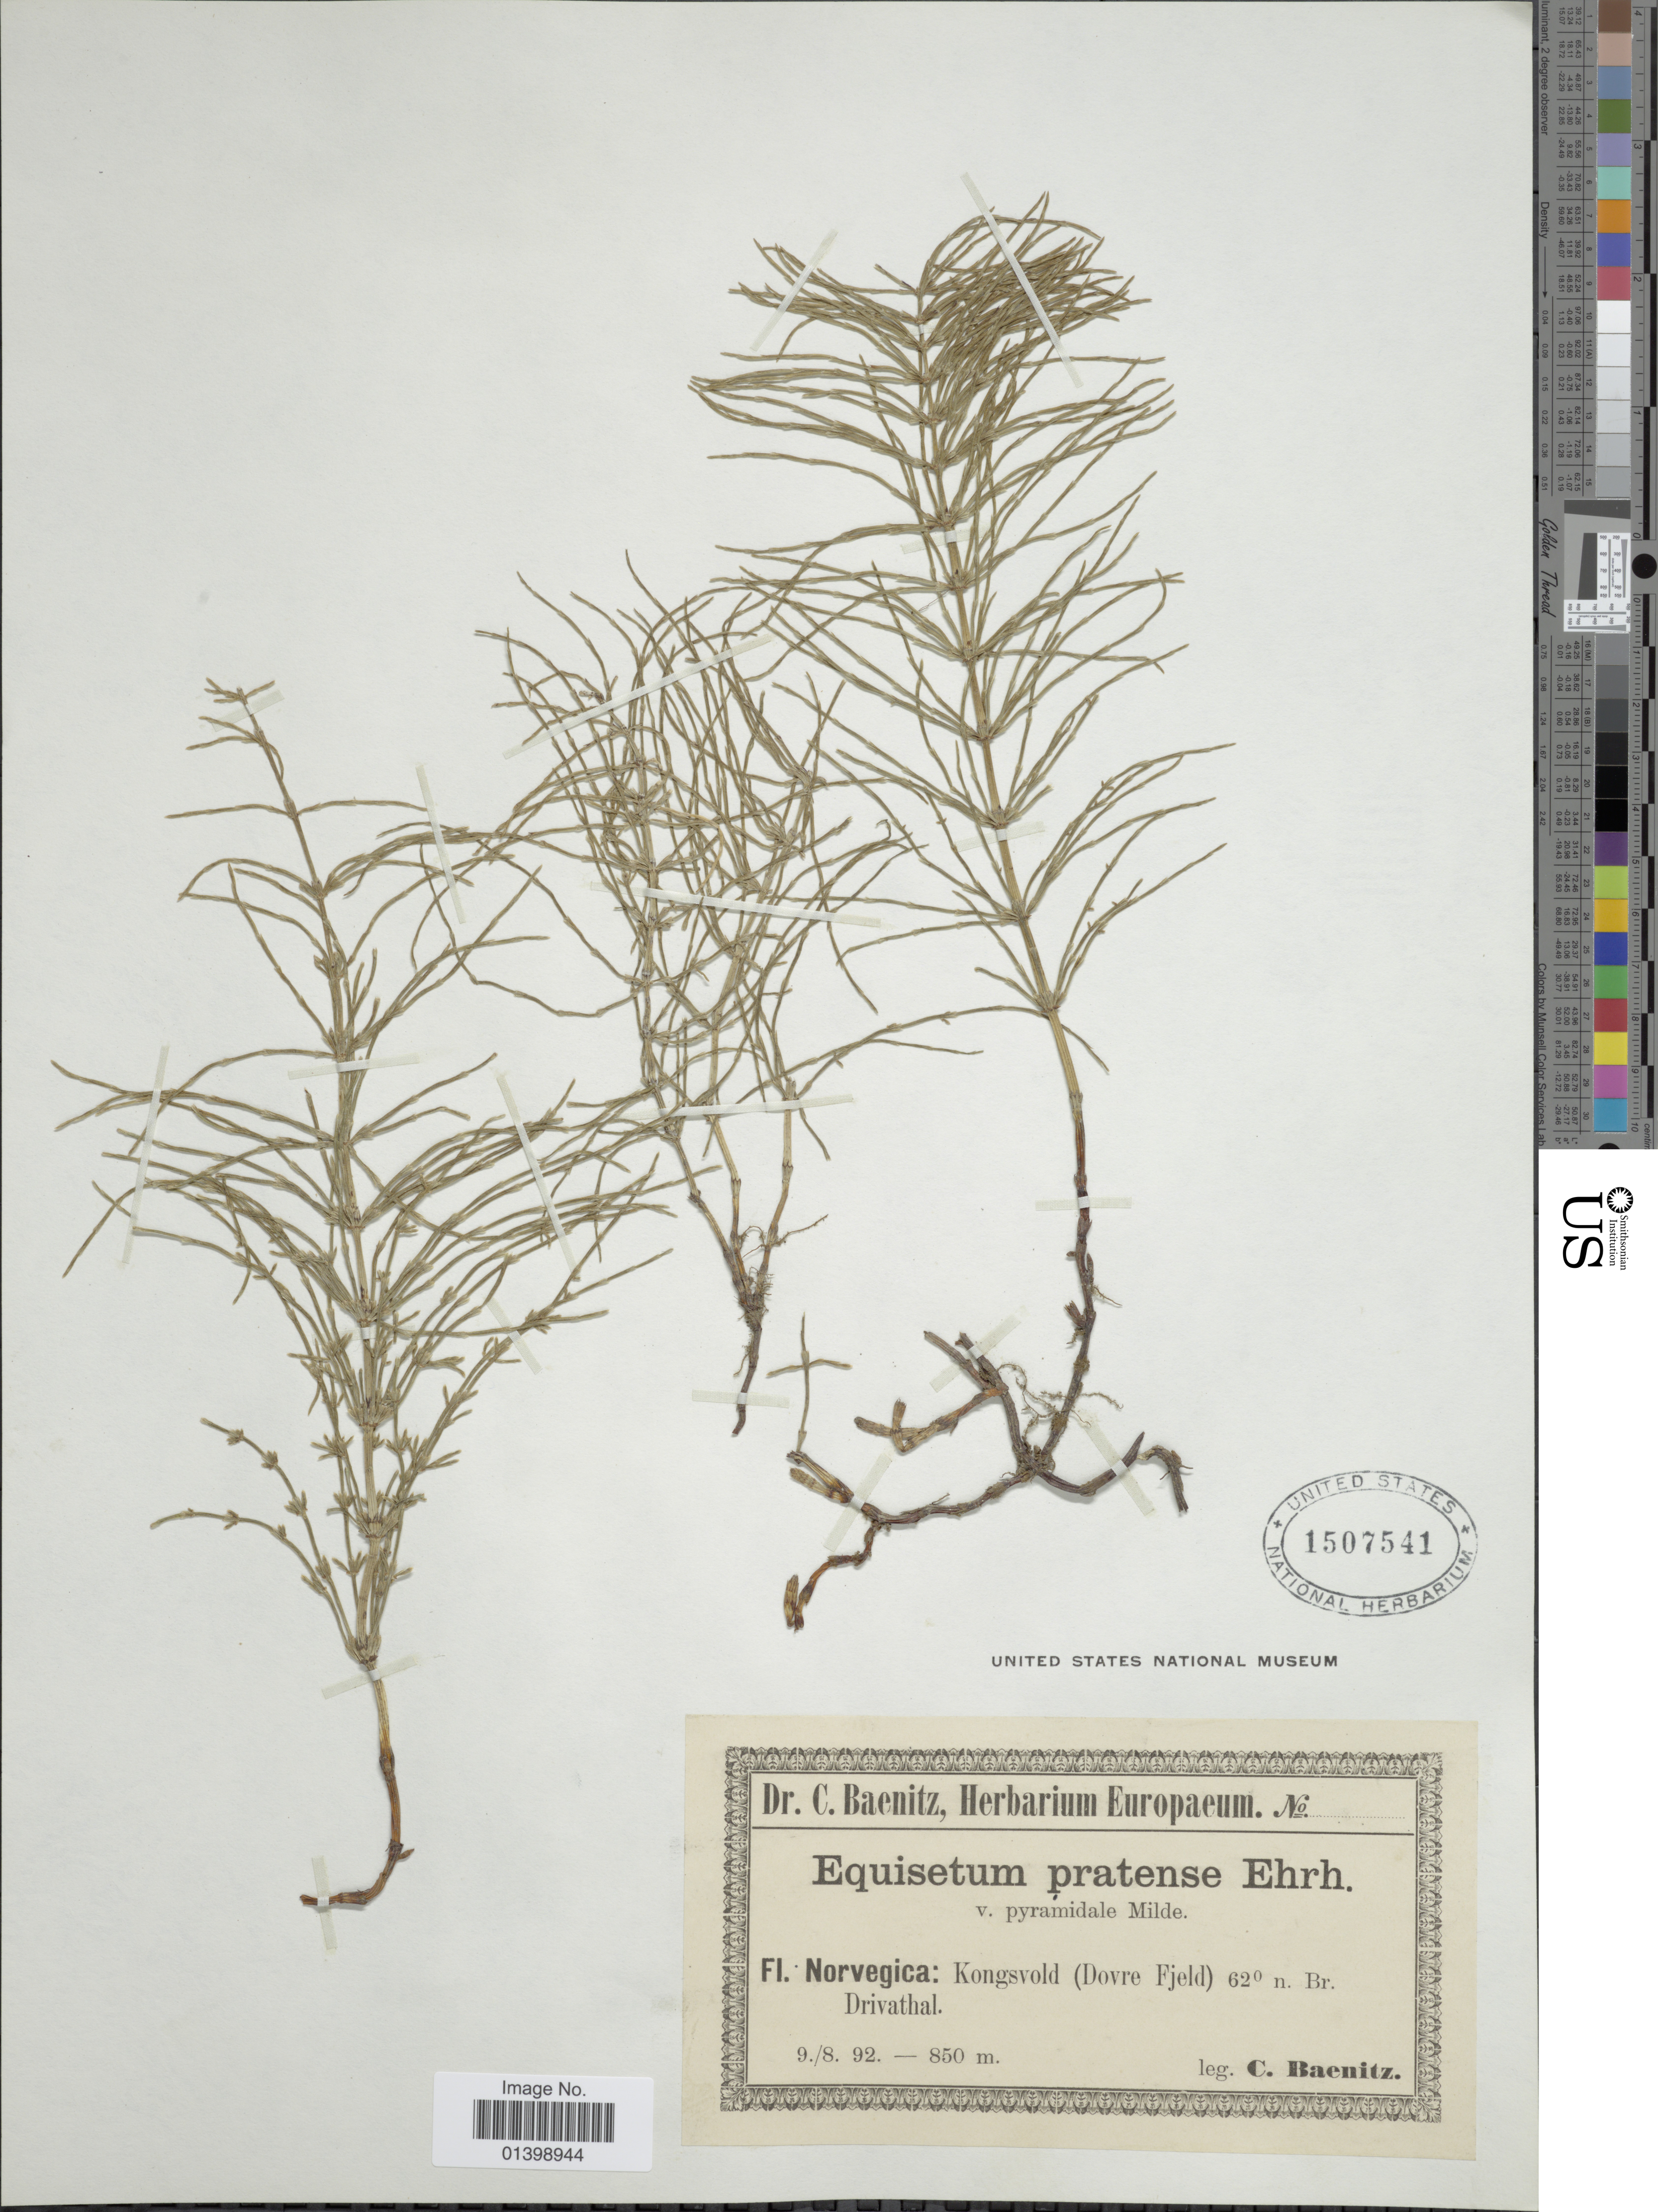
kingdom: Plantae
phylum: Tracheophyta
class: Polypodiopsida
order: Equisetales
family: Equisetaceae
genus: Equisetum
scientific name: Equisetum pratense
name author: Ehrh.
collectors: C. G. Baenitz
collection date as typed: Transcribed d/m/y: 9/8/92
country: Norway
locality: Kongsvold (Dovre Fjeld), Drivathal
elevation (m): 850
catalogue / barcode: US 1507541